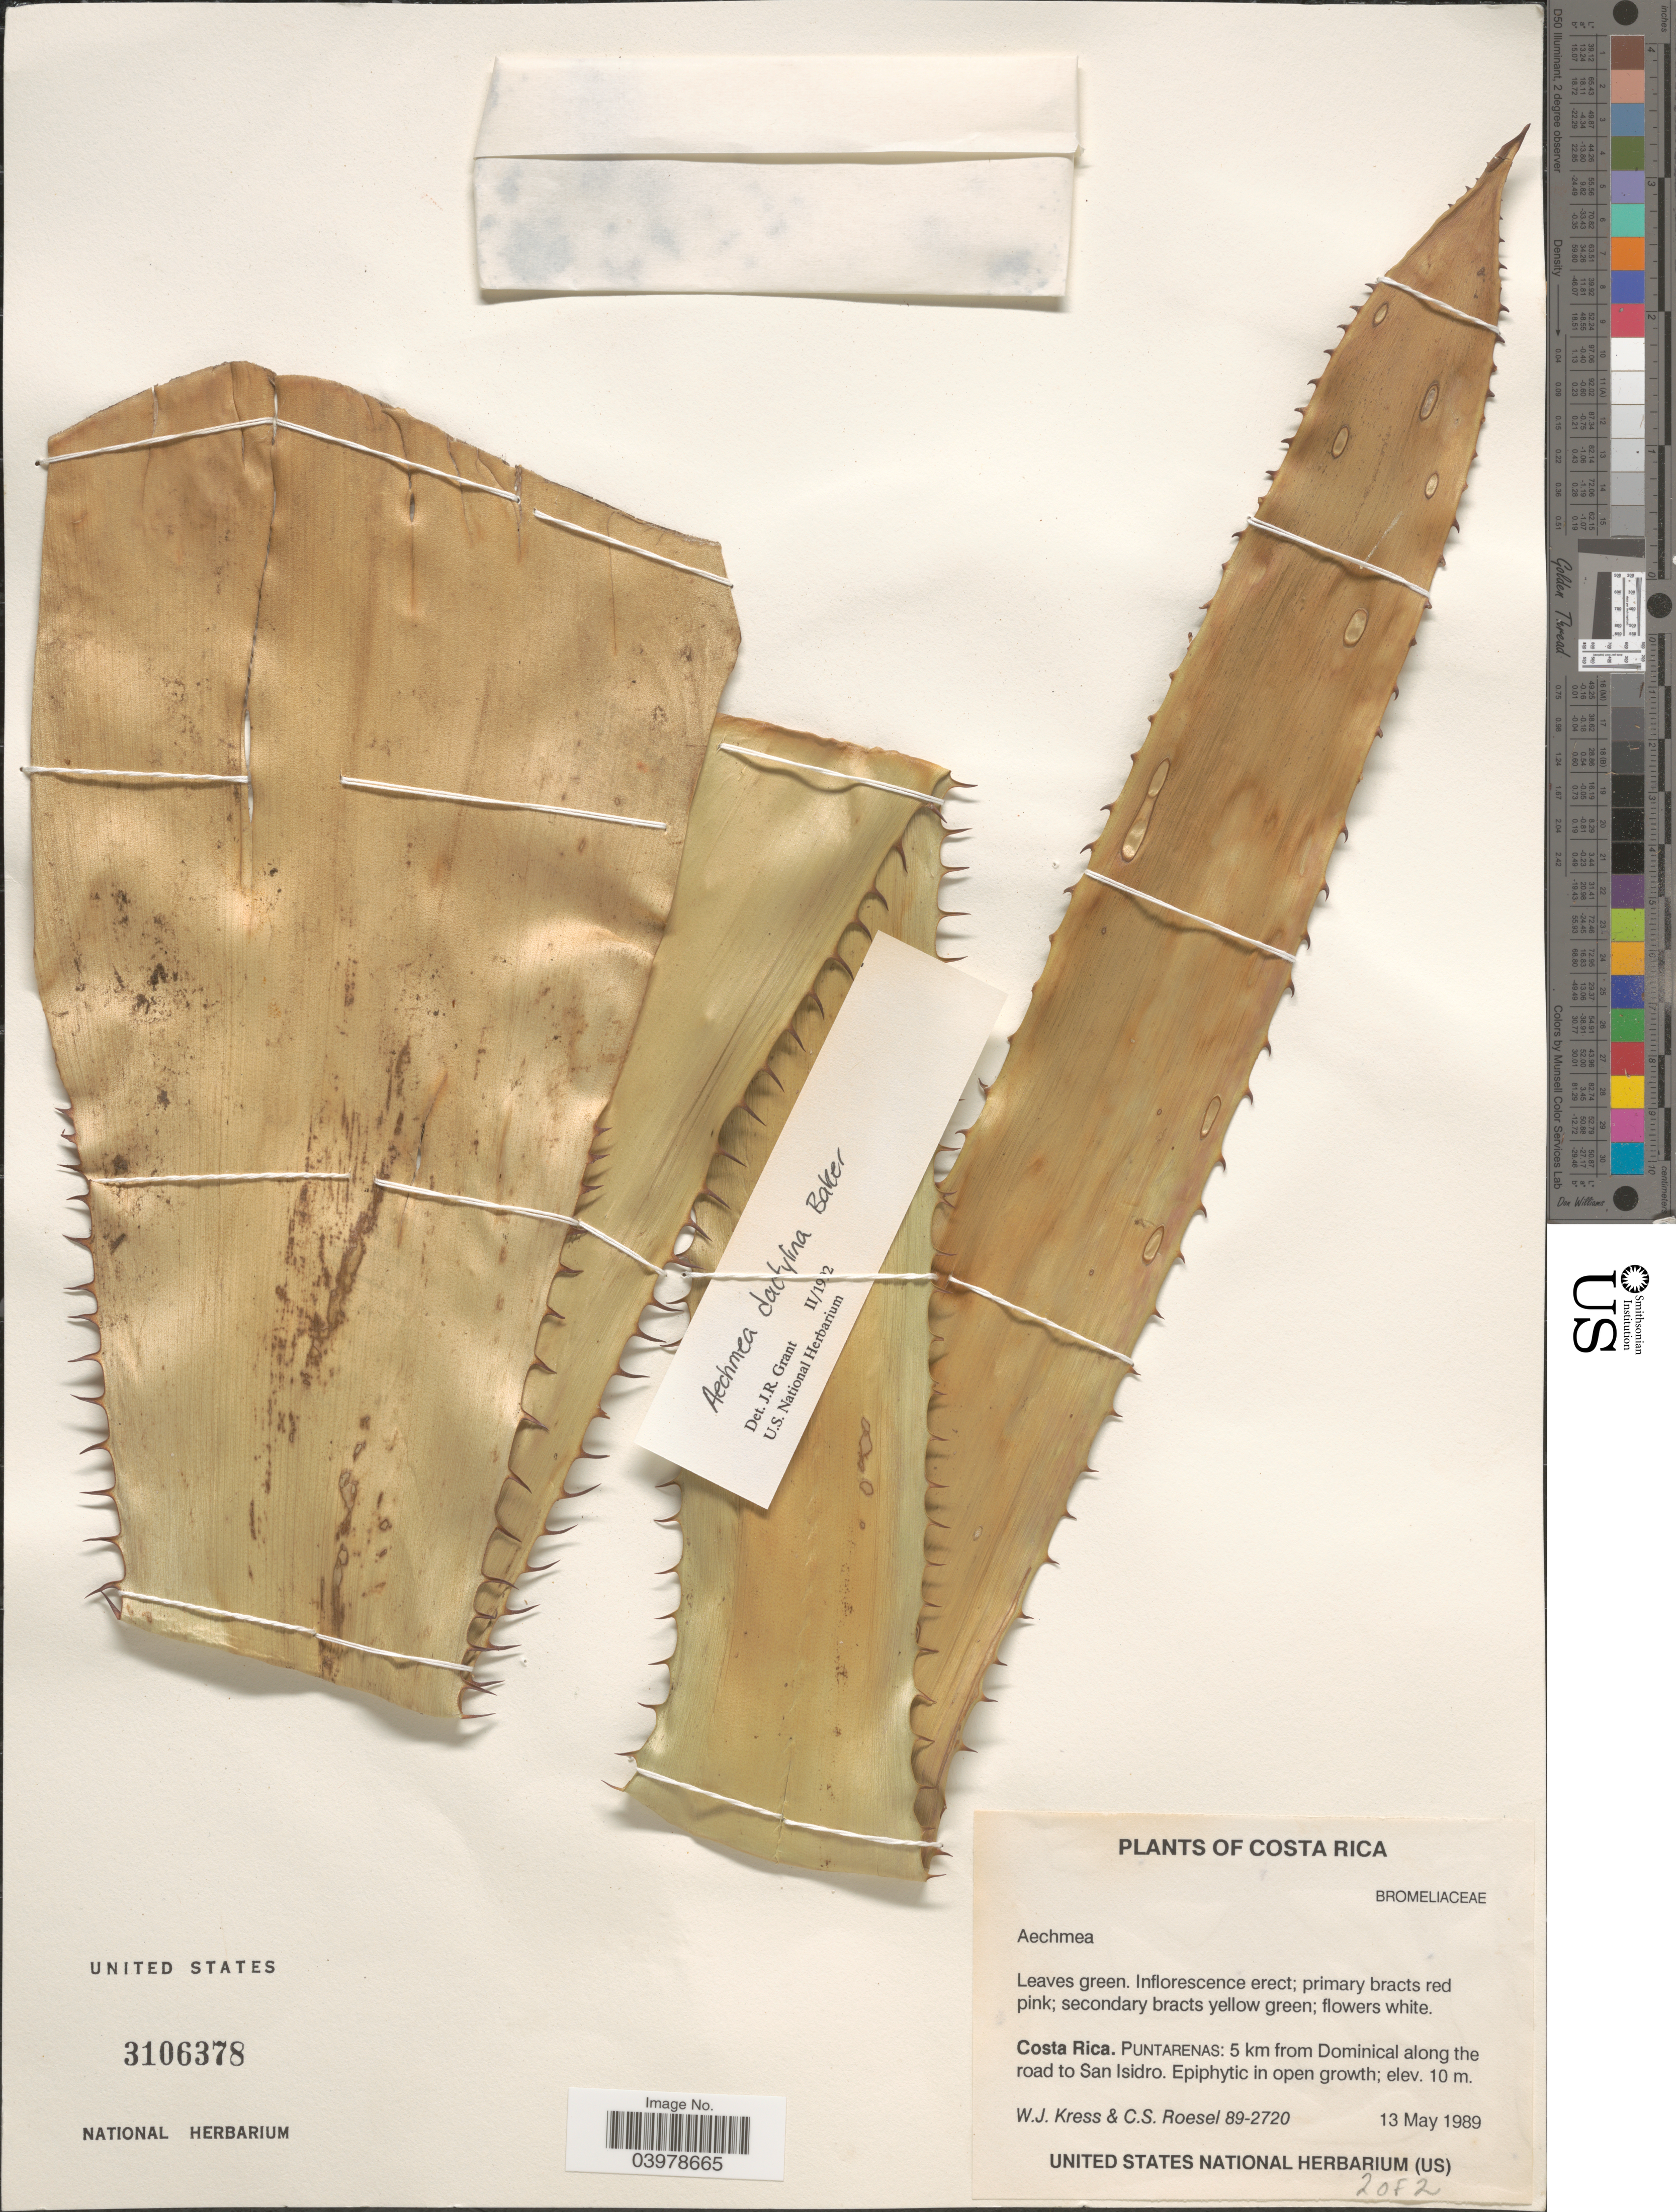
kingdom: Plantae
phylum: Tracheophyta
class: Liliopsida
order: Poales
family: Bromeliaceae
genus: Aechmea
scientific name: Aechmea dactylina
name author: Baker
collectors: W. J. Kress & C. S. Roesel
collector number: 89-2720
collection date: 1989-05-13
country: Costa Rica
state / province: Puntarenas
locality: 5 km from Dominical along the road to San Isidro.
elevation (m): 10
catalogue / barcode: US 3106378